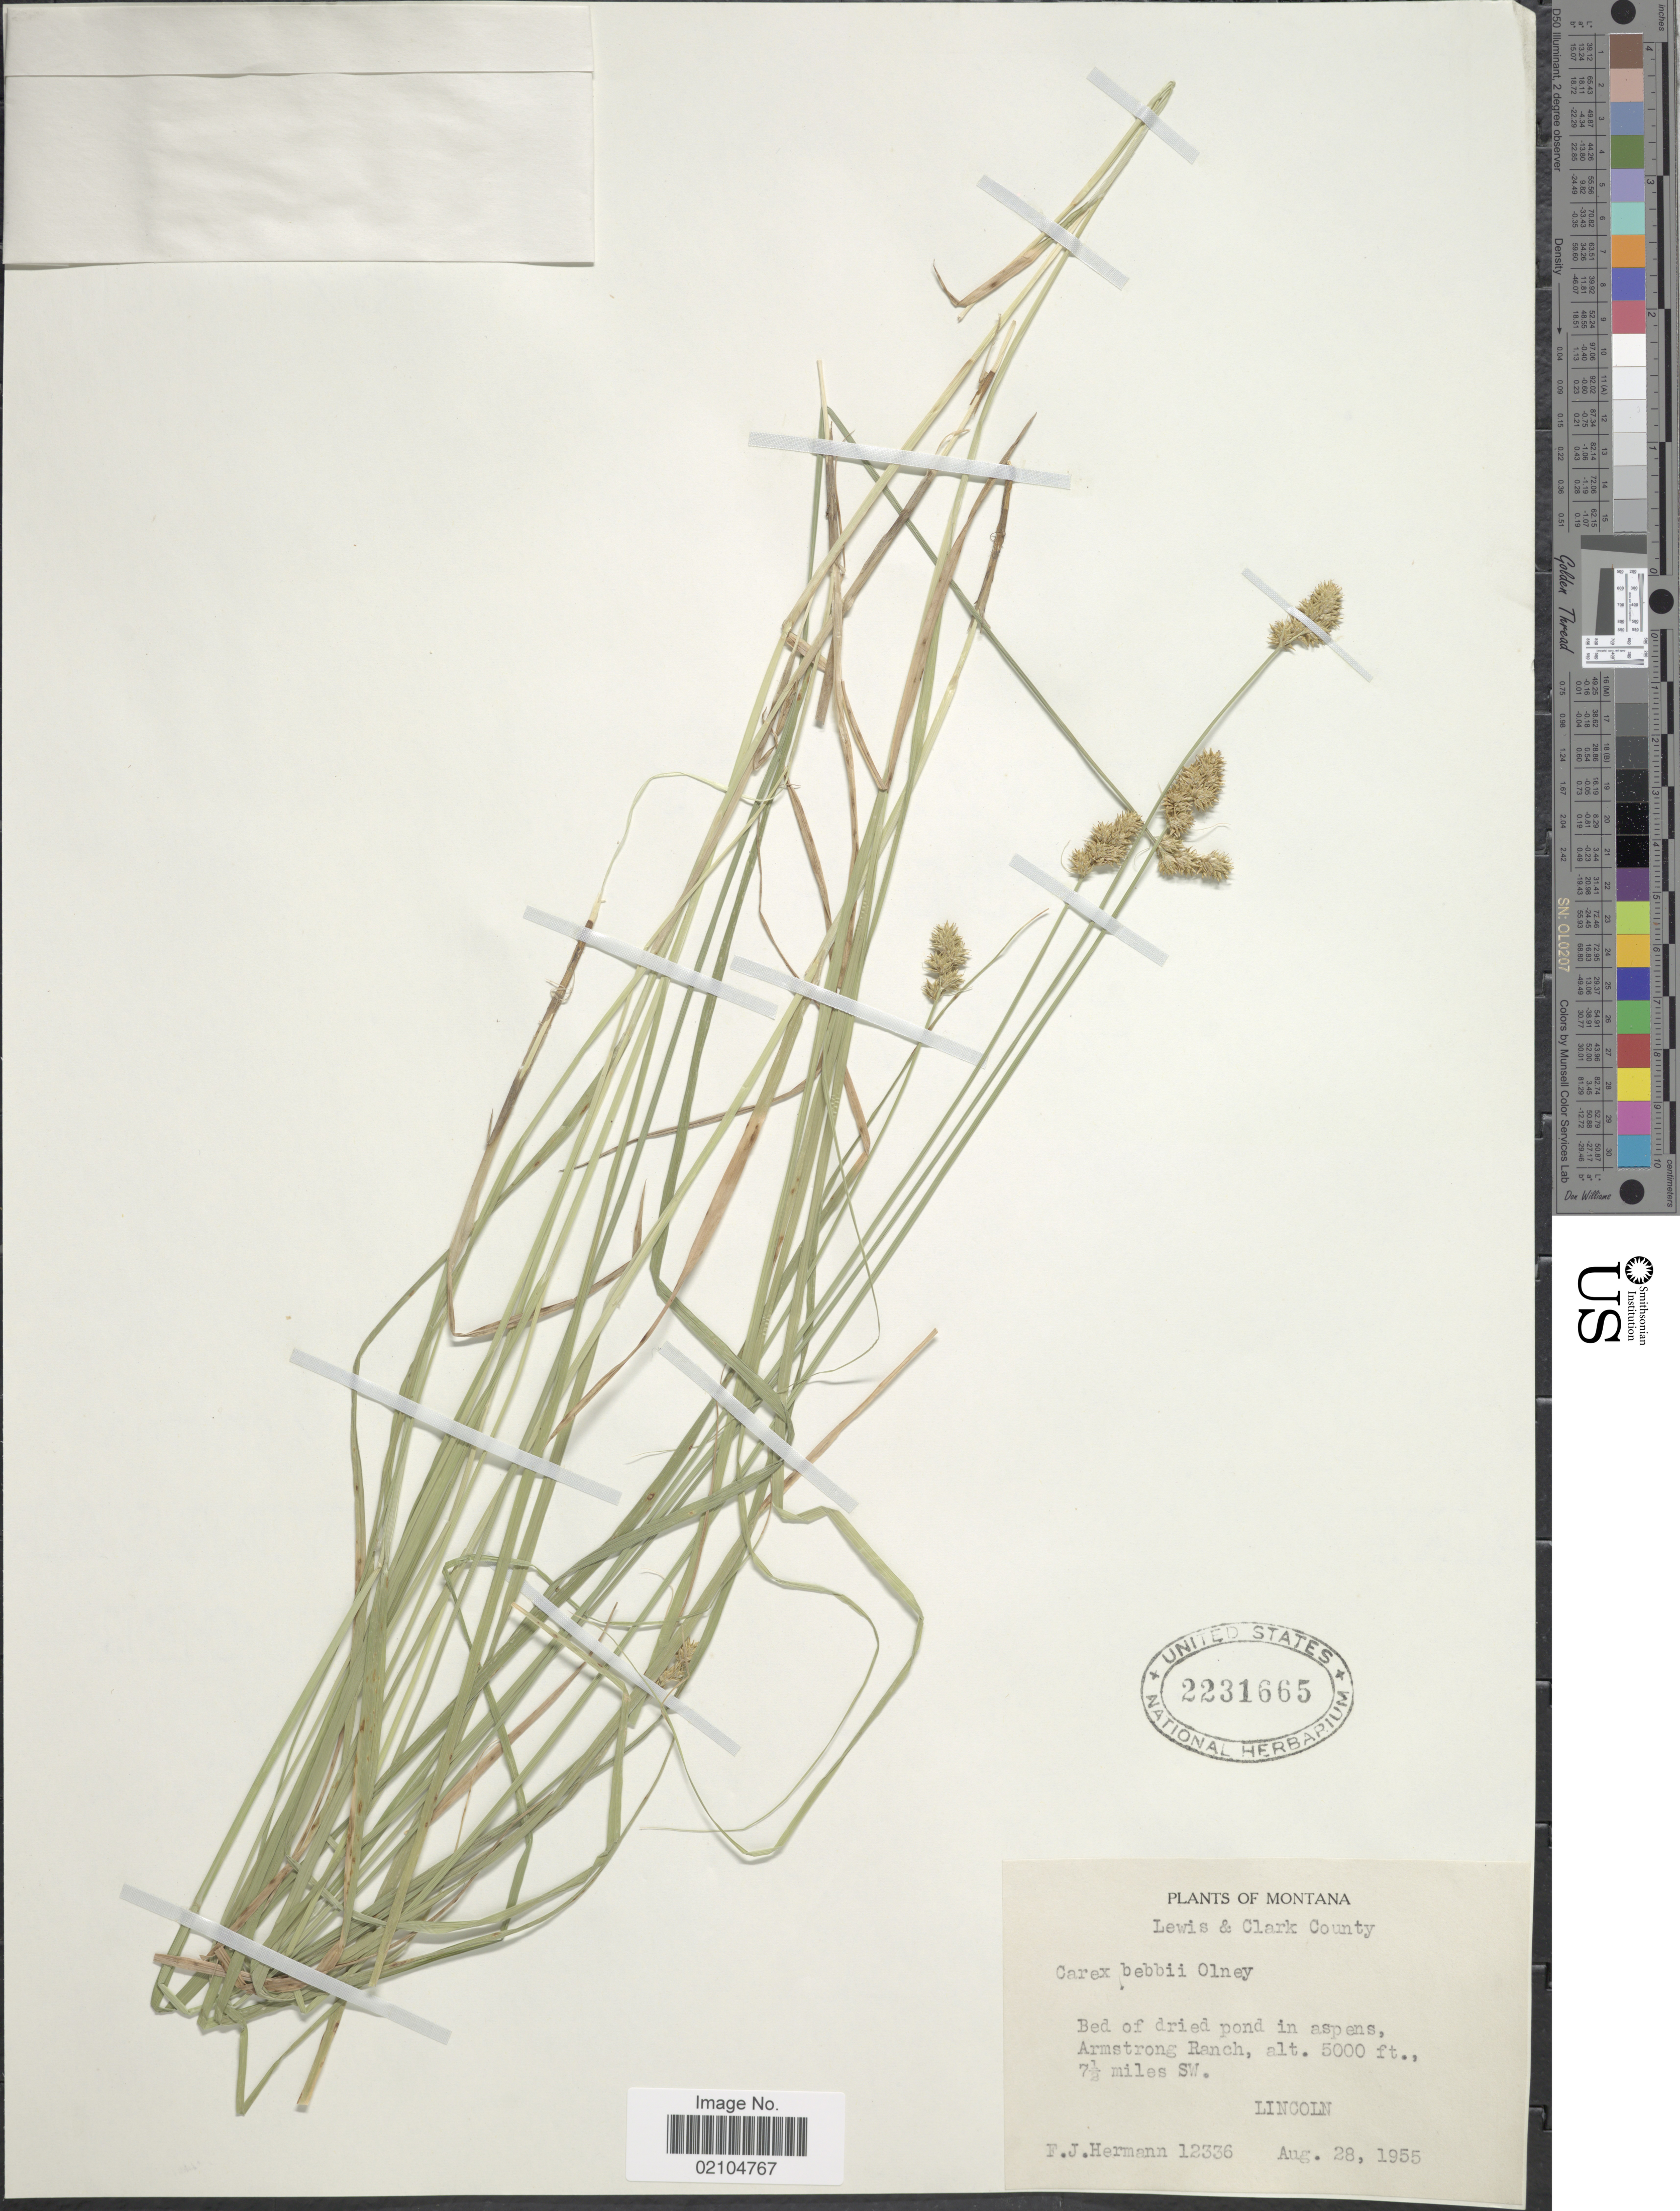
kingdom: Plantae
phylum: Tracheophyta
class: Liliopsida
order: Poales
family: Cyperaceae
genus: Carex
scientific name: Carex bebbii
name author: (L.H. Bailey) Olney ex Fernald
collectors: F. J. Hermann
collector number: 12336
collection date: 1955-08-28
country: United States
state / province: Montana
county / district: Lincoln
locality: Bed of dried pond in aspens, Armstrong Ranch, 7 1/2 miles SW.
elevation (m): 1524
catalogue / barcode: US 2231665